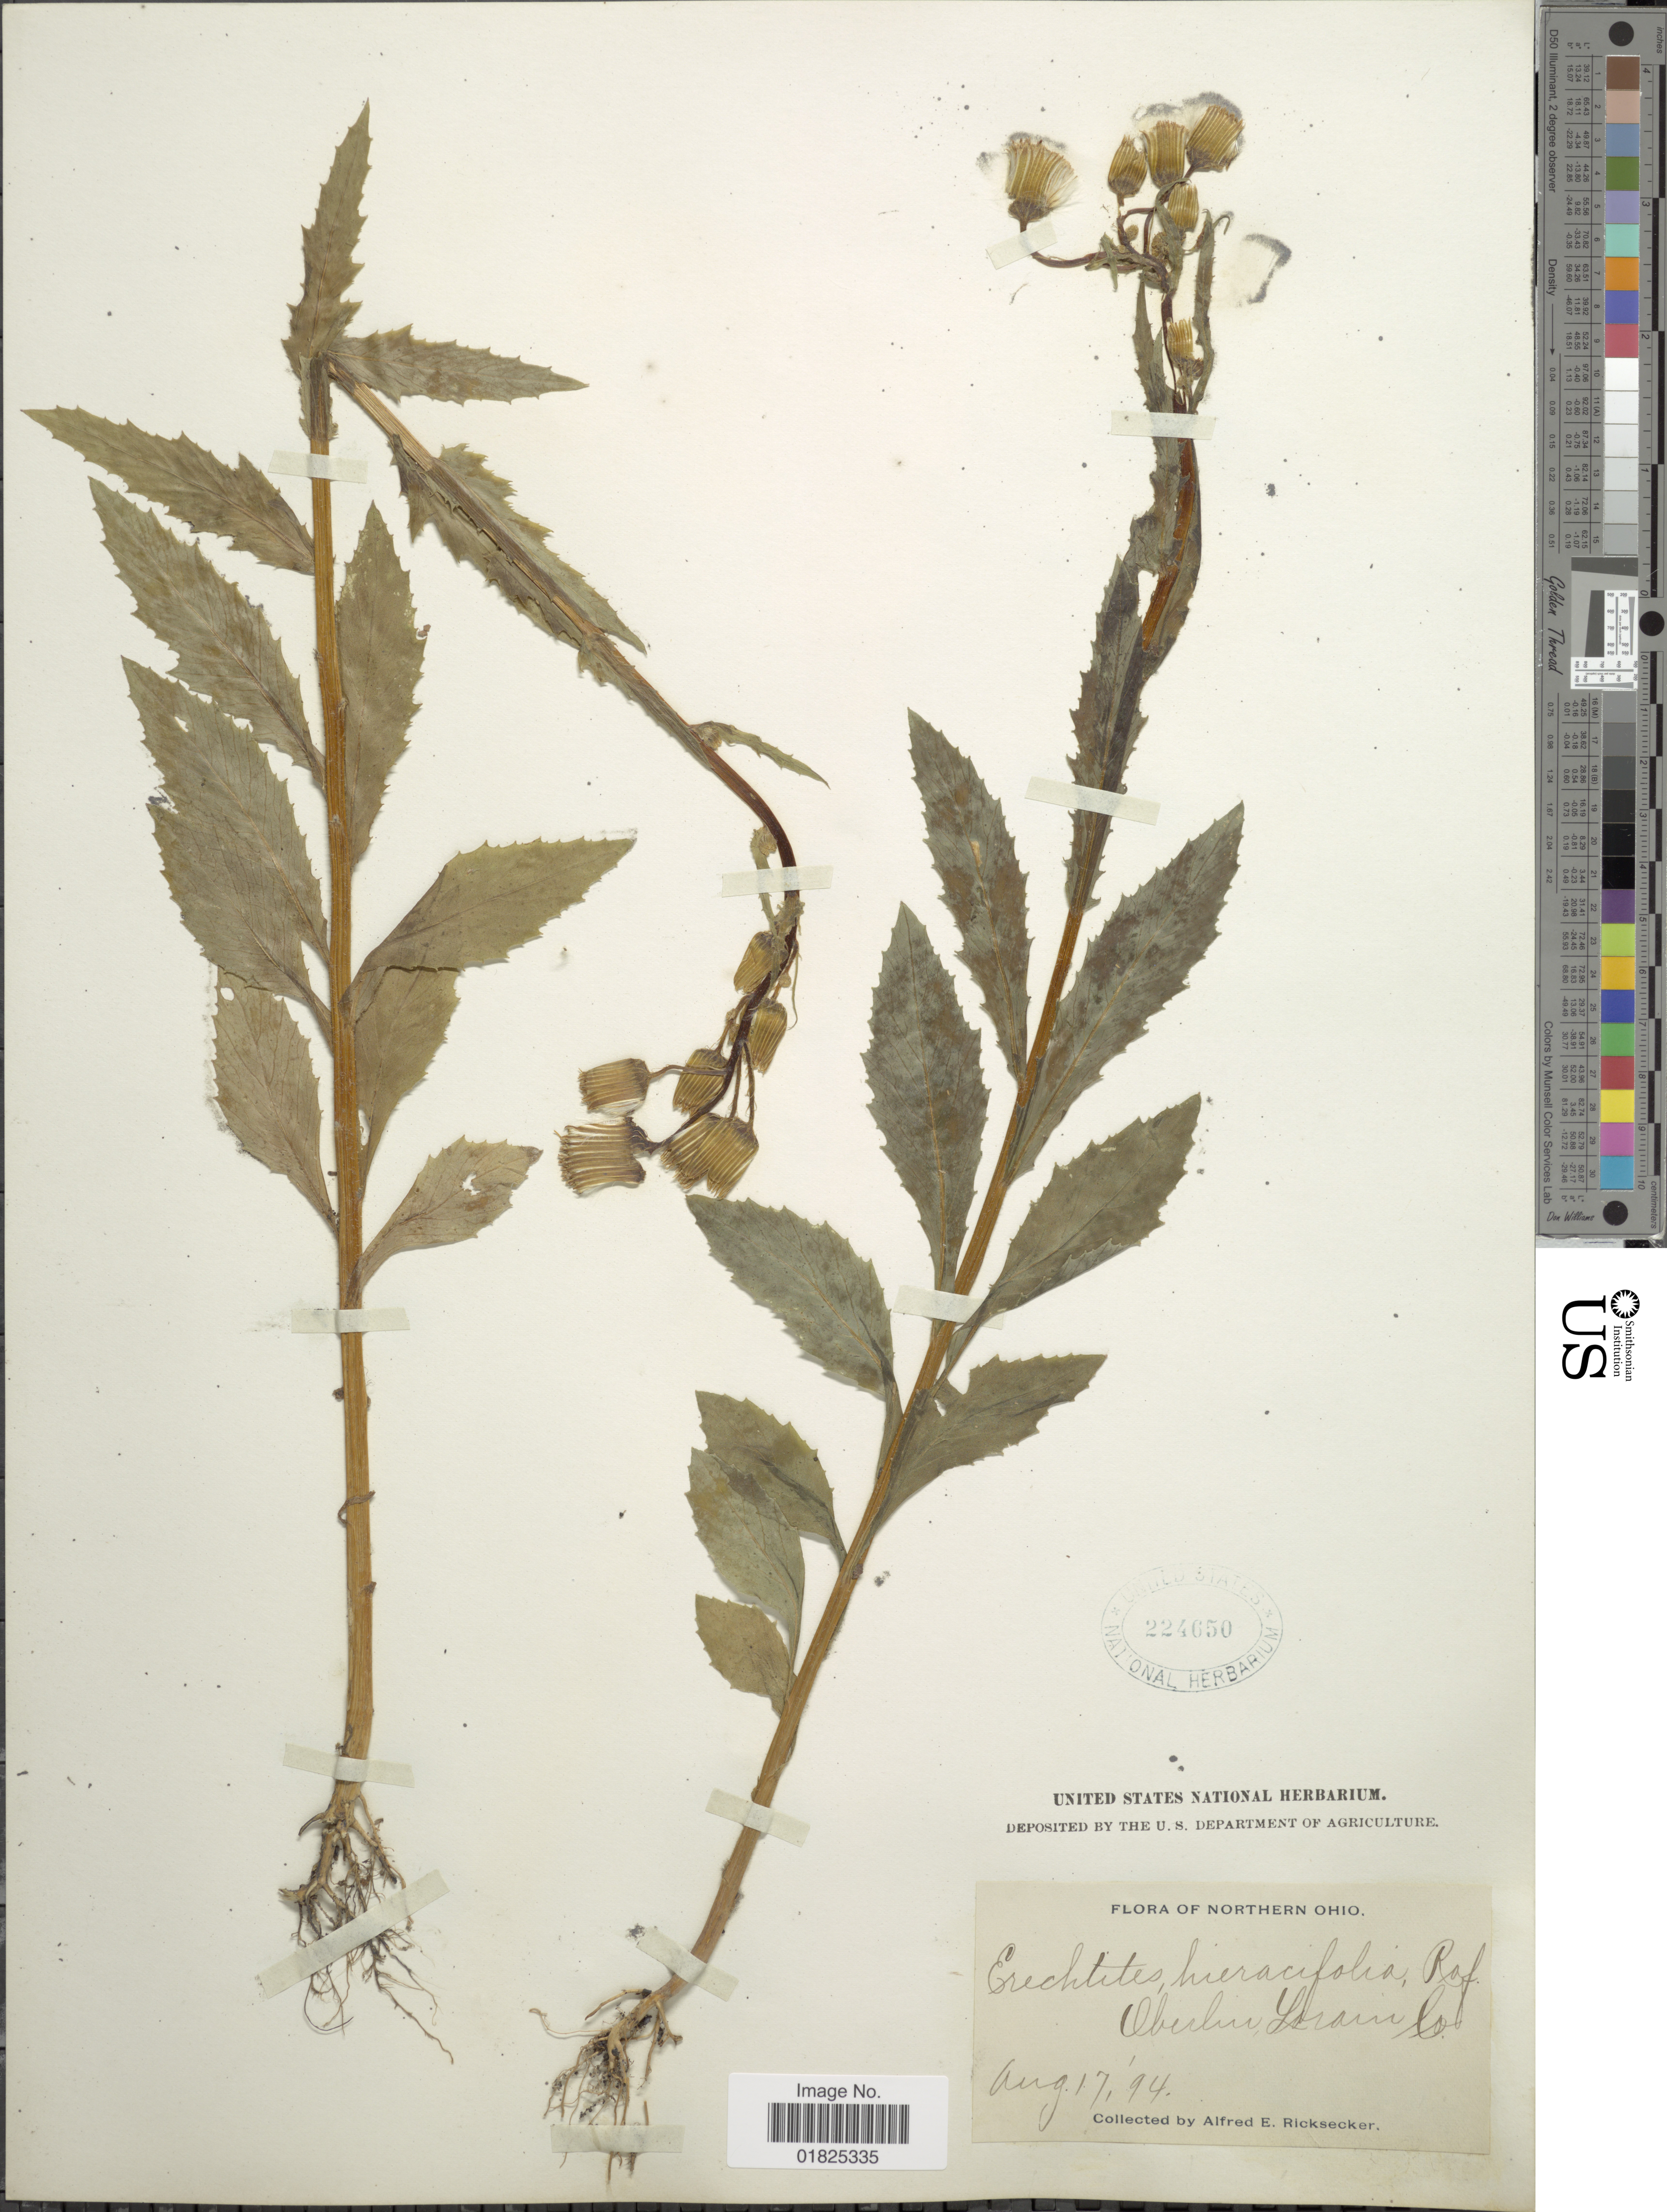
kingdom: Plantae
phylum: Tracheophyta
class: Magnoliopsida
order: Asterales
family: Asteraceae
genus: Erechtites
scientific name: Erechtites hieraciifolius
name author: (L.) Raf. ex DC.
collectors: A. E. Ricksecker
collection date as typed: Transcribed d/m/y: 17/8/94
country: United States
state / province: Ohio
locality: Northern Ohio. Oberlin Lorain Co.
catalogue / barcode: US 224050